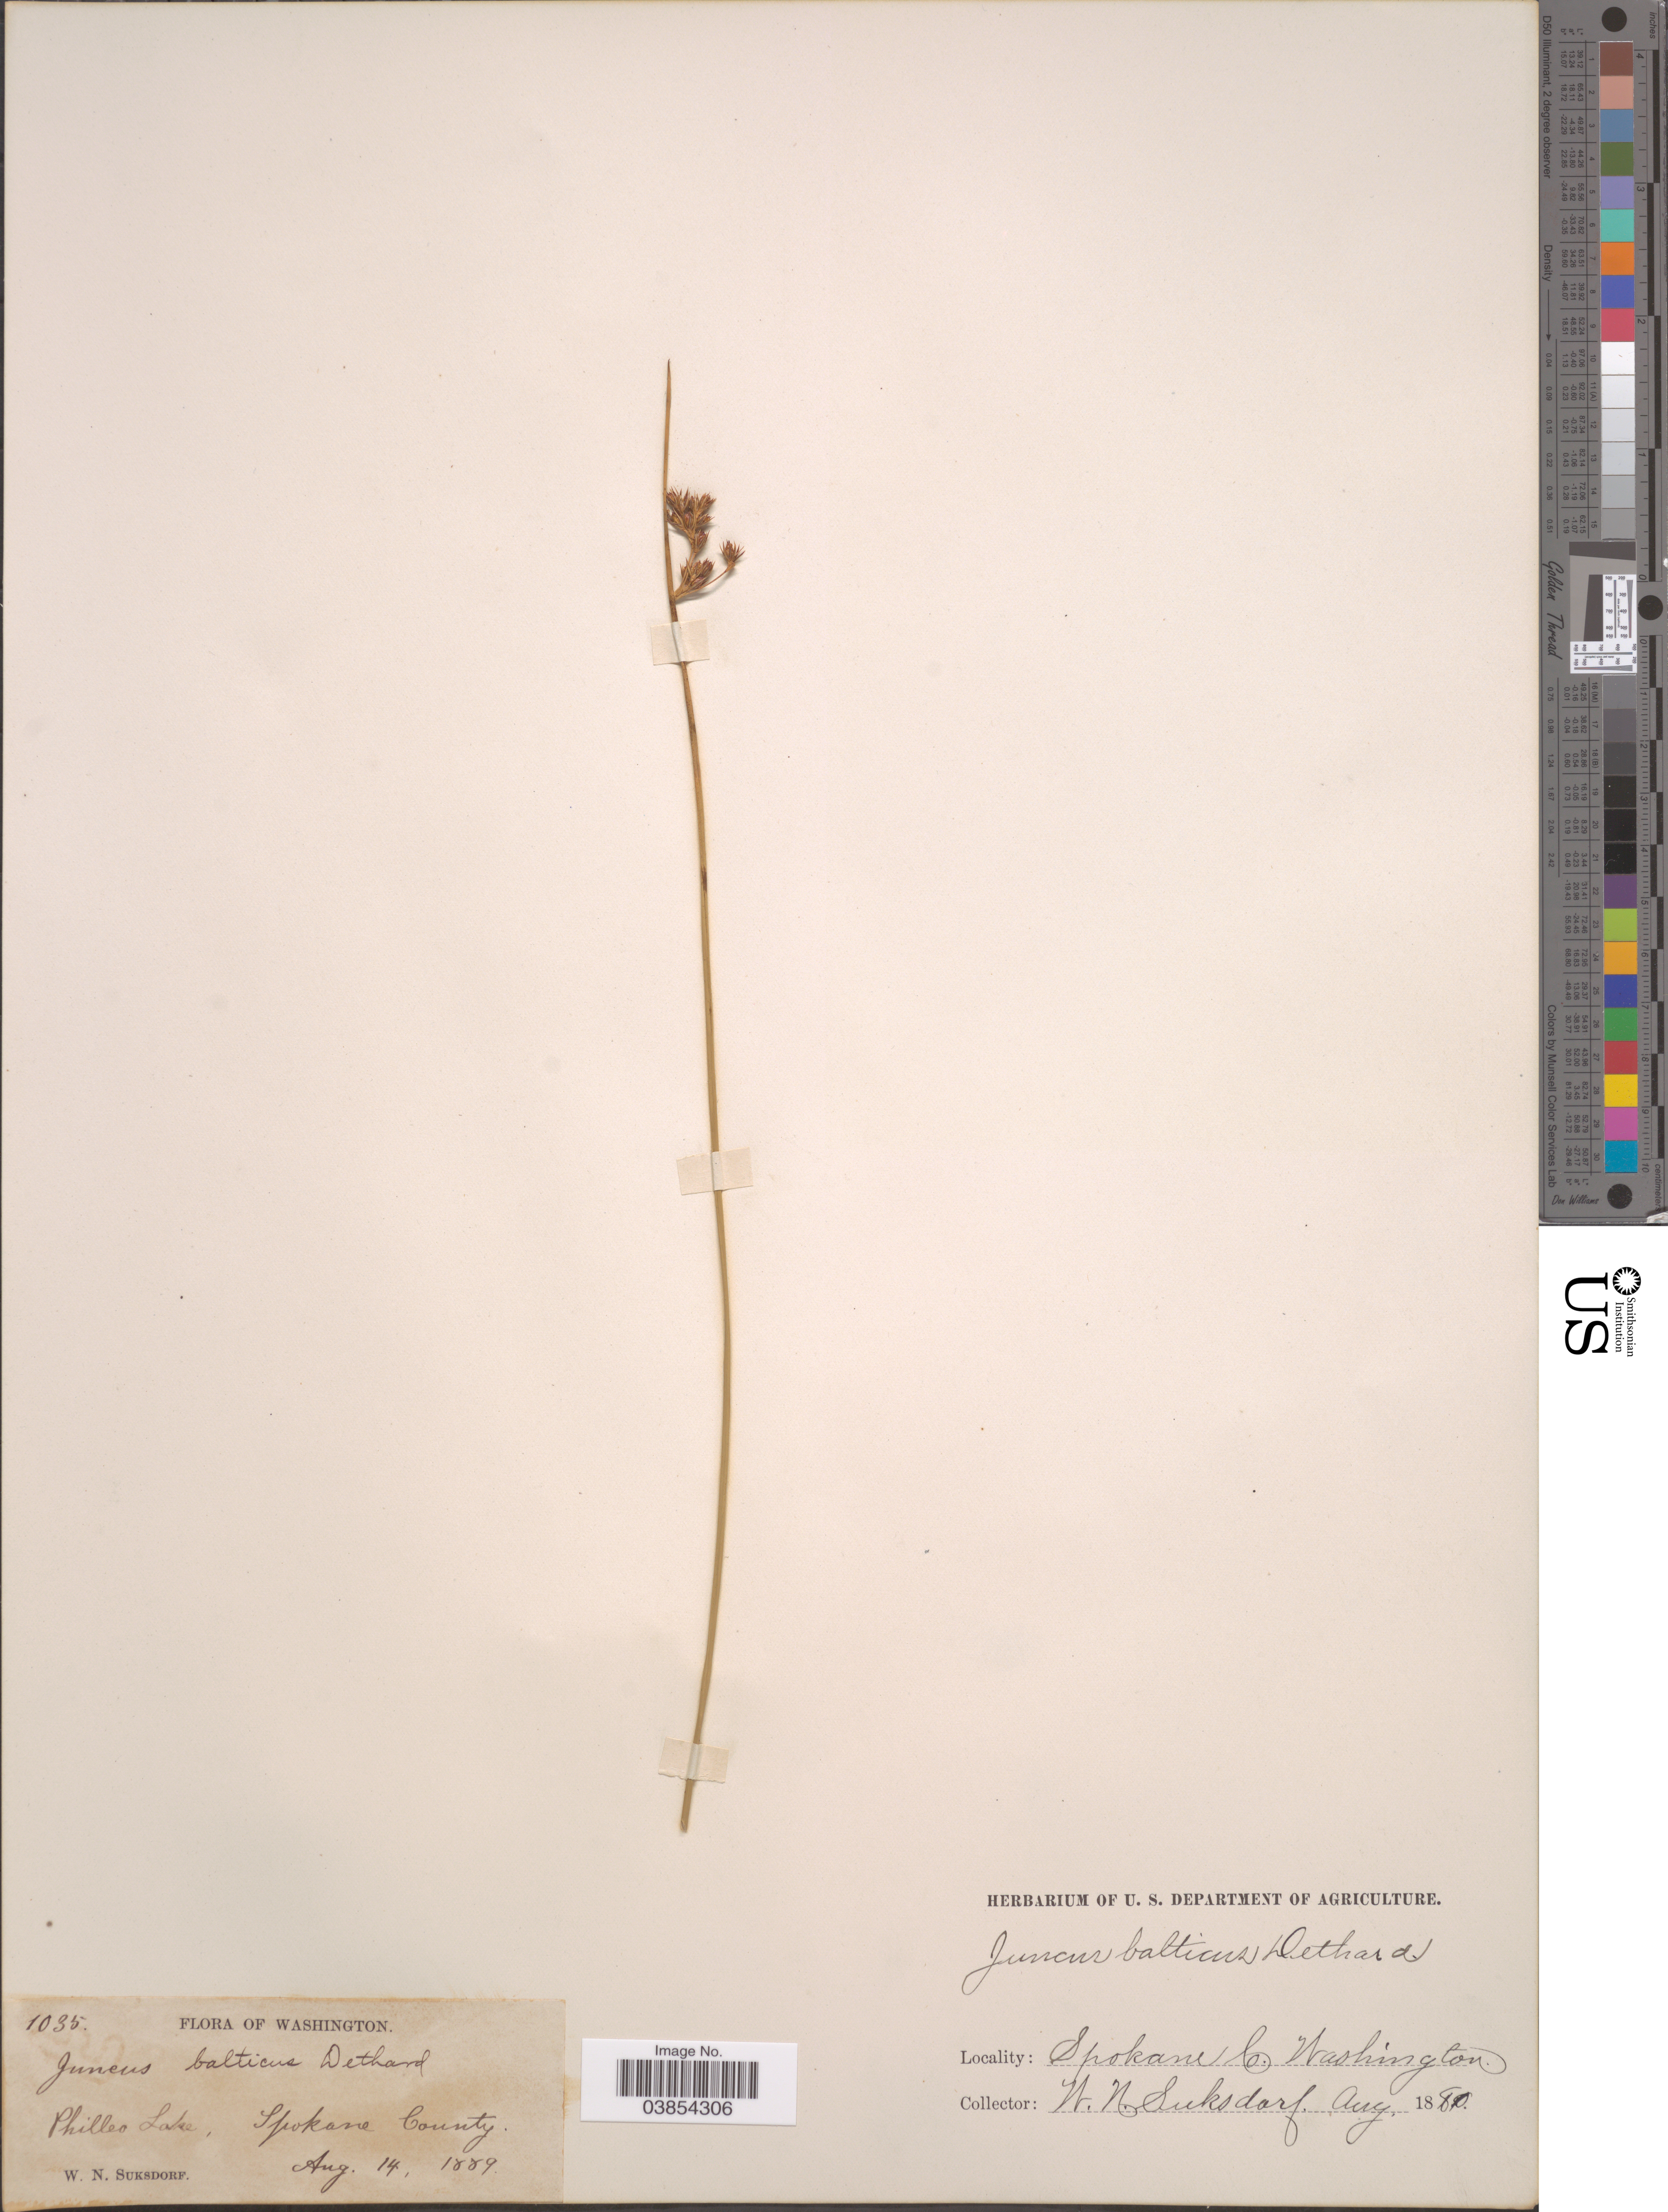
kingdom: Plantae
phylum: Tracheophyta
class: Liliopsida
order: Poales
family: Juncaceae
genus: Juncus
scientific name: Juncus lesueurii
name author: Bol.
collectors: W. N. Suksdorf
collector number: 1035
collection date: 1889-08-14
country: United States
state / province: Washington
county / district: Spokane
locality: Philleo Lake, Spokane County.